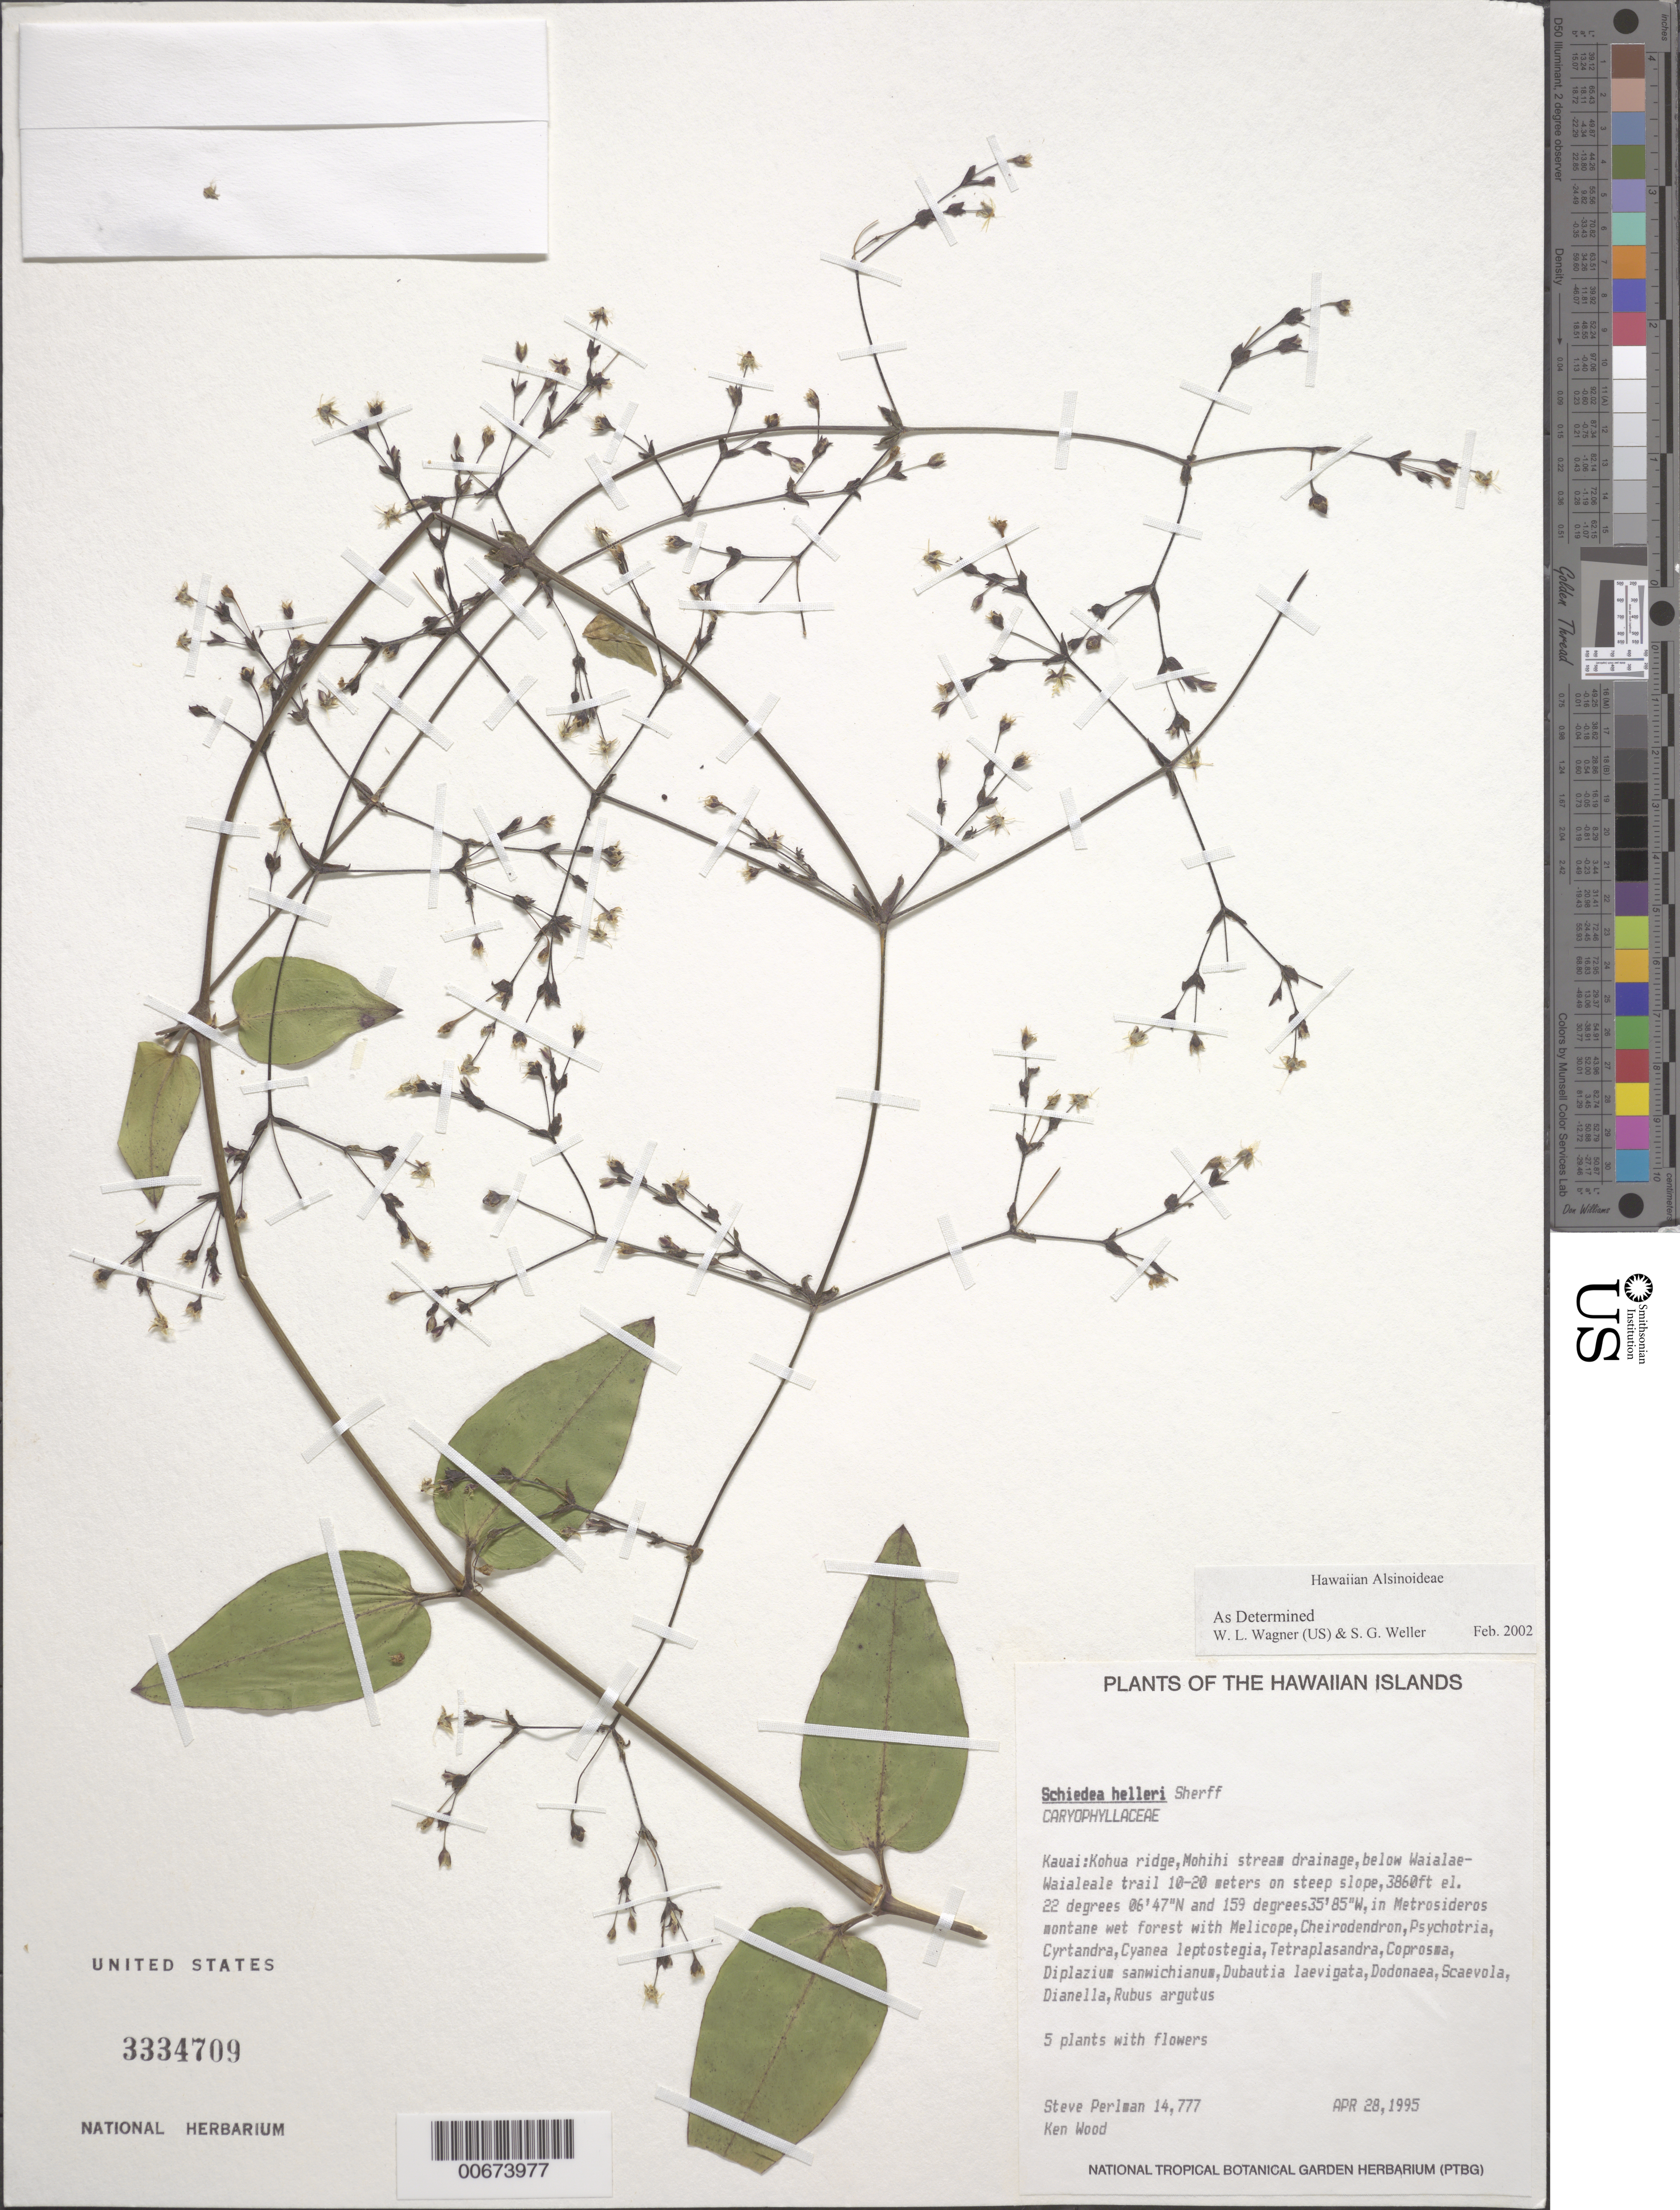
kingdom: Plantae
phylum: Tracheophyta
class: Magnoliopsida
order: Caryophyllales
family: Caryophyllaceae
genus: Schiedea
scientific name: Schiedea helleri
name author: Sherff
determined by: Wagner, W. L.; Weller, Stephen G.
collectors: S. P. Perlman & K. Wood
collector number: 14777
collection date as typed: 28 Apr 1995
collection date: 1995-04-28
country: United States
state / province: Hawaii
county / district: Kauai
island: Kaua'i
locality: Kohua ridge, Mohihi stream drainage, below Waialae-Waialeale trail, 10-20 m on steep slope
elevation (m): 1177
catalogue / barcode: US 3334709